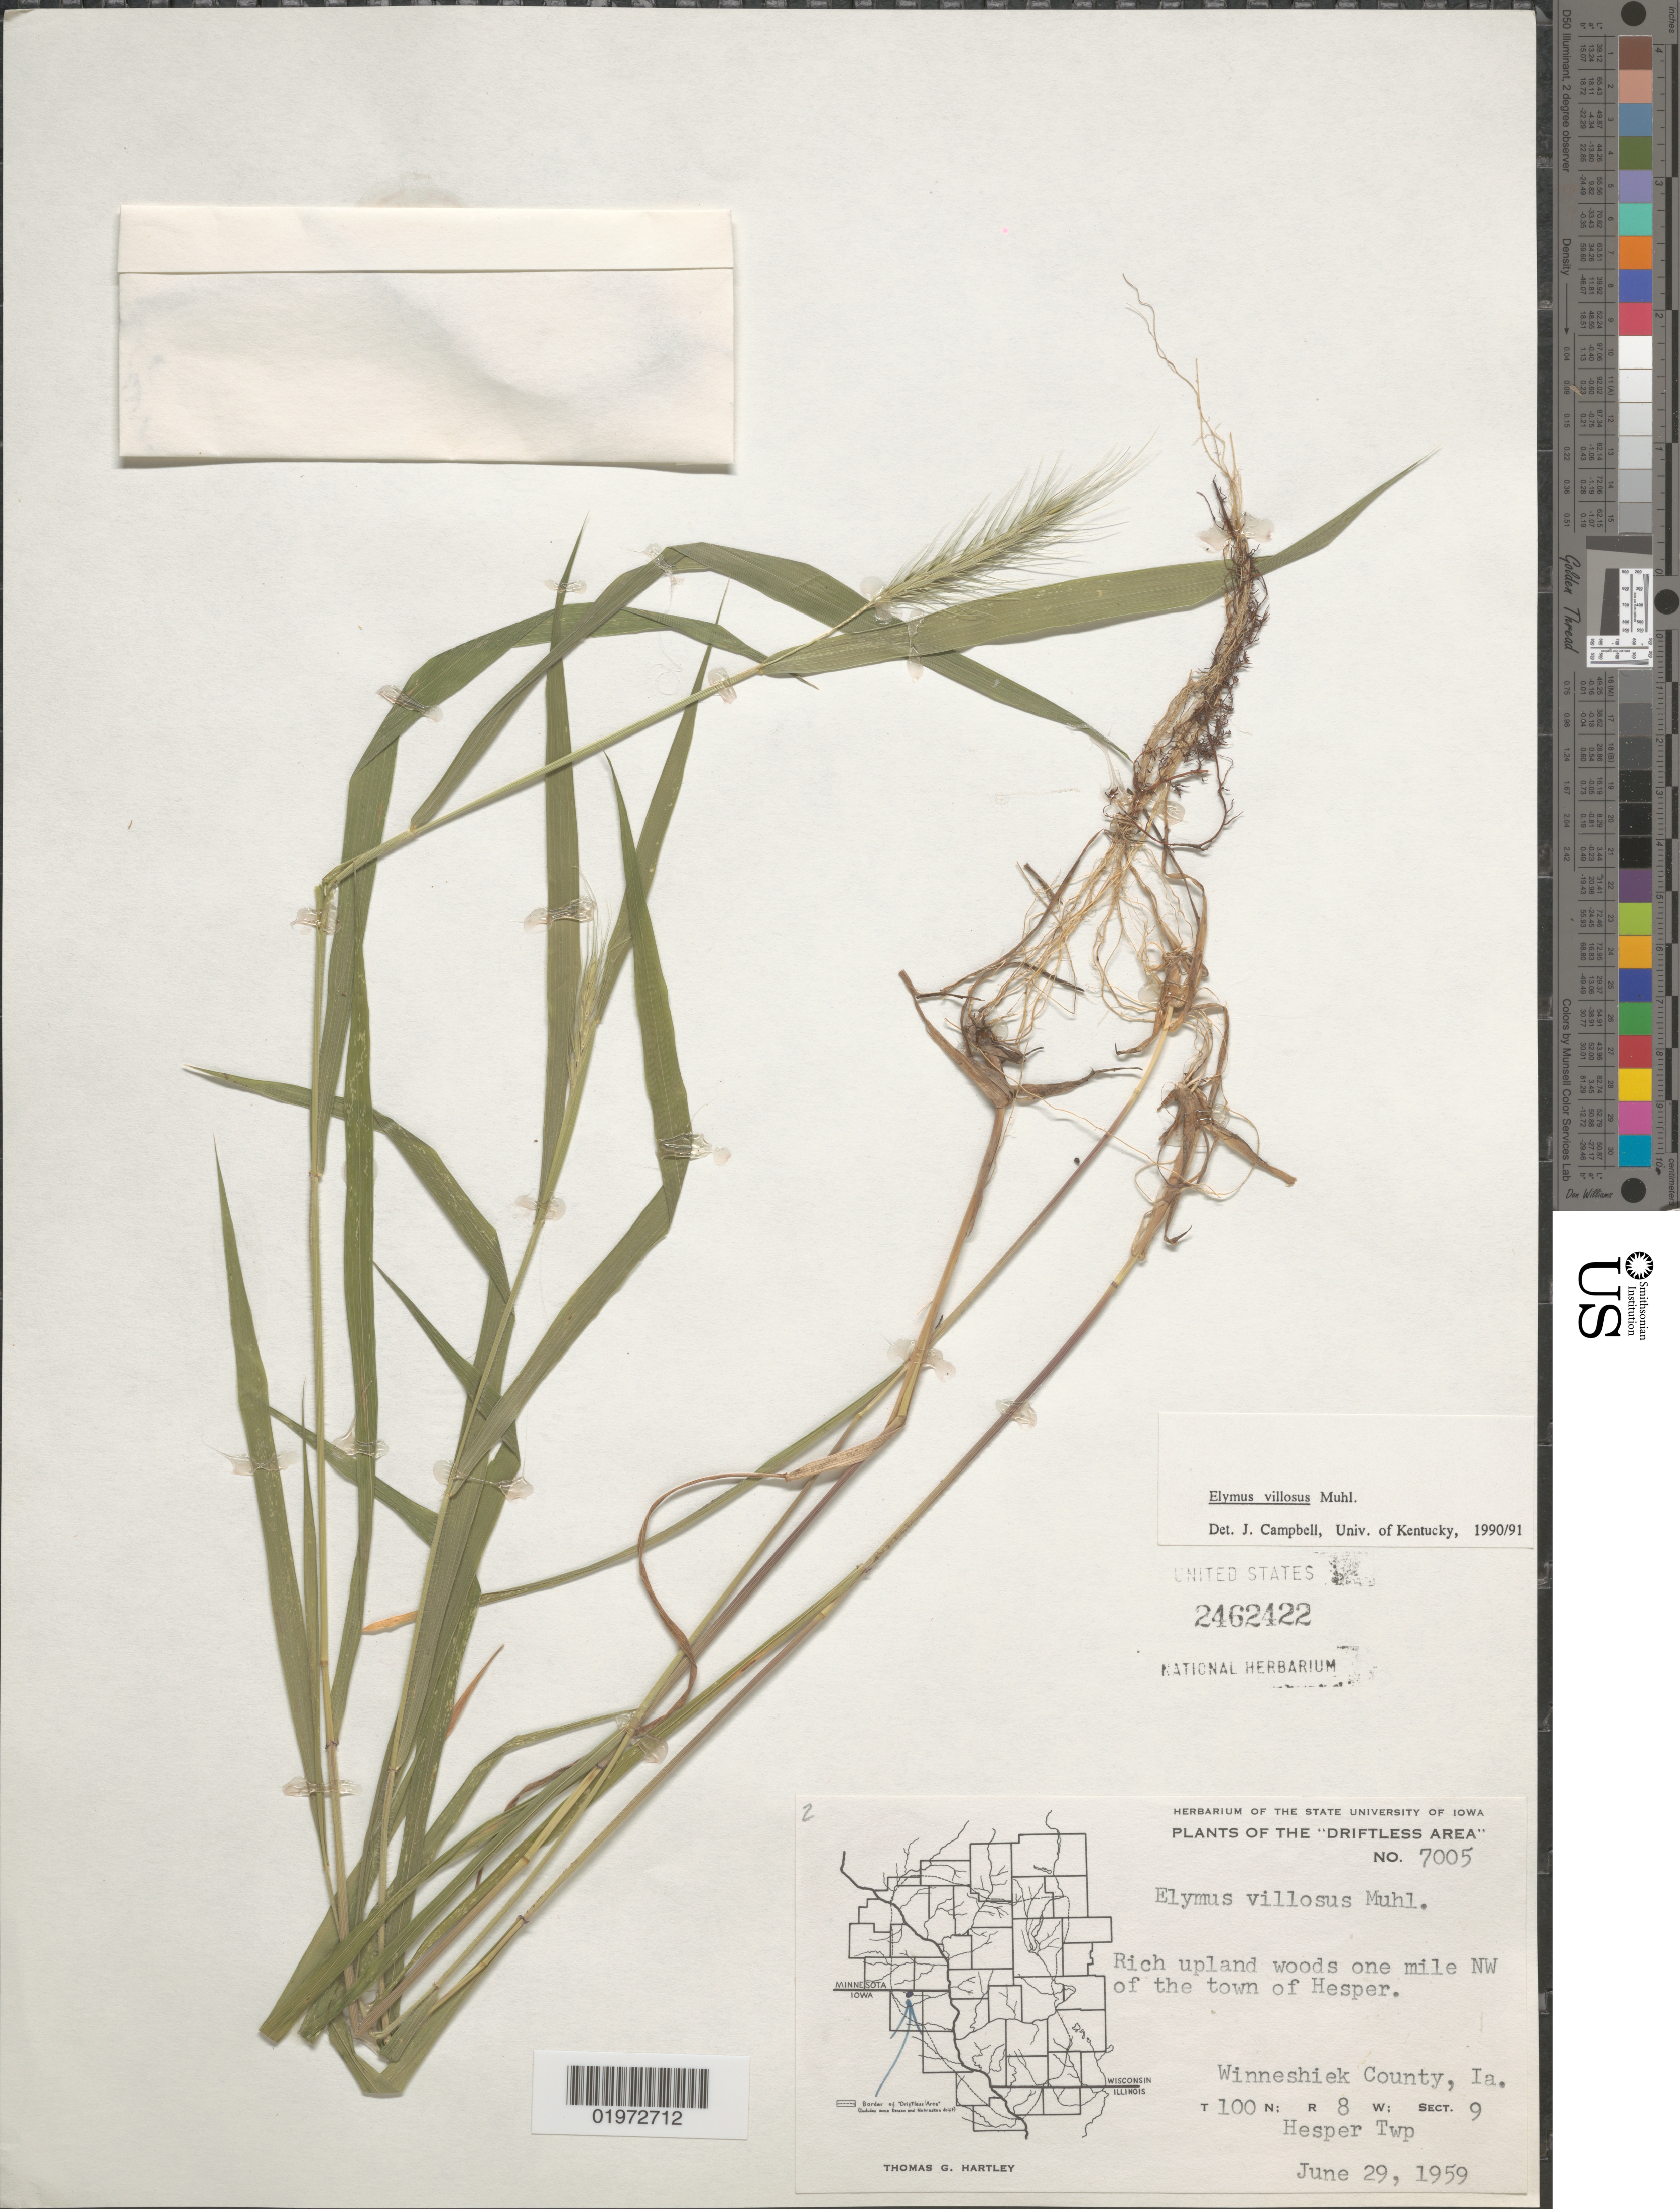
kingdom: Plantae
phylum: Tracheophyta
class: Liliopsida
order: Poales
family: Poaceae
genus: Elymus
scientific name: Elymus villosus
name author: Muhl. ex Willd.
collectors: T. G. Hartley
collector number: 7005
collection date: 1959-06-29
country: United States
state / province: Iowa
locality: The "Driftless Area". Rich upland woods one mile NW of the town of Hesper. Winneshiek County. T 100 N; R 8 W; Sect. 9 Hesper Twp.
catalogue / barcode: US 2462422